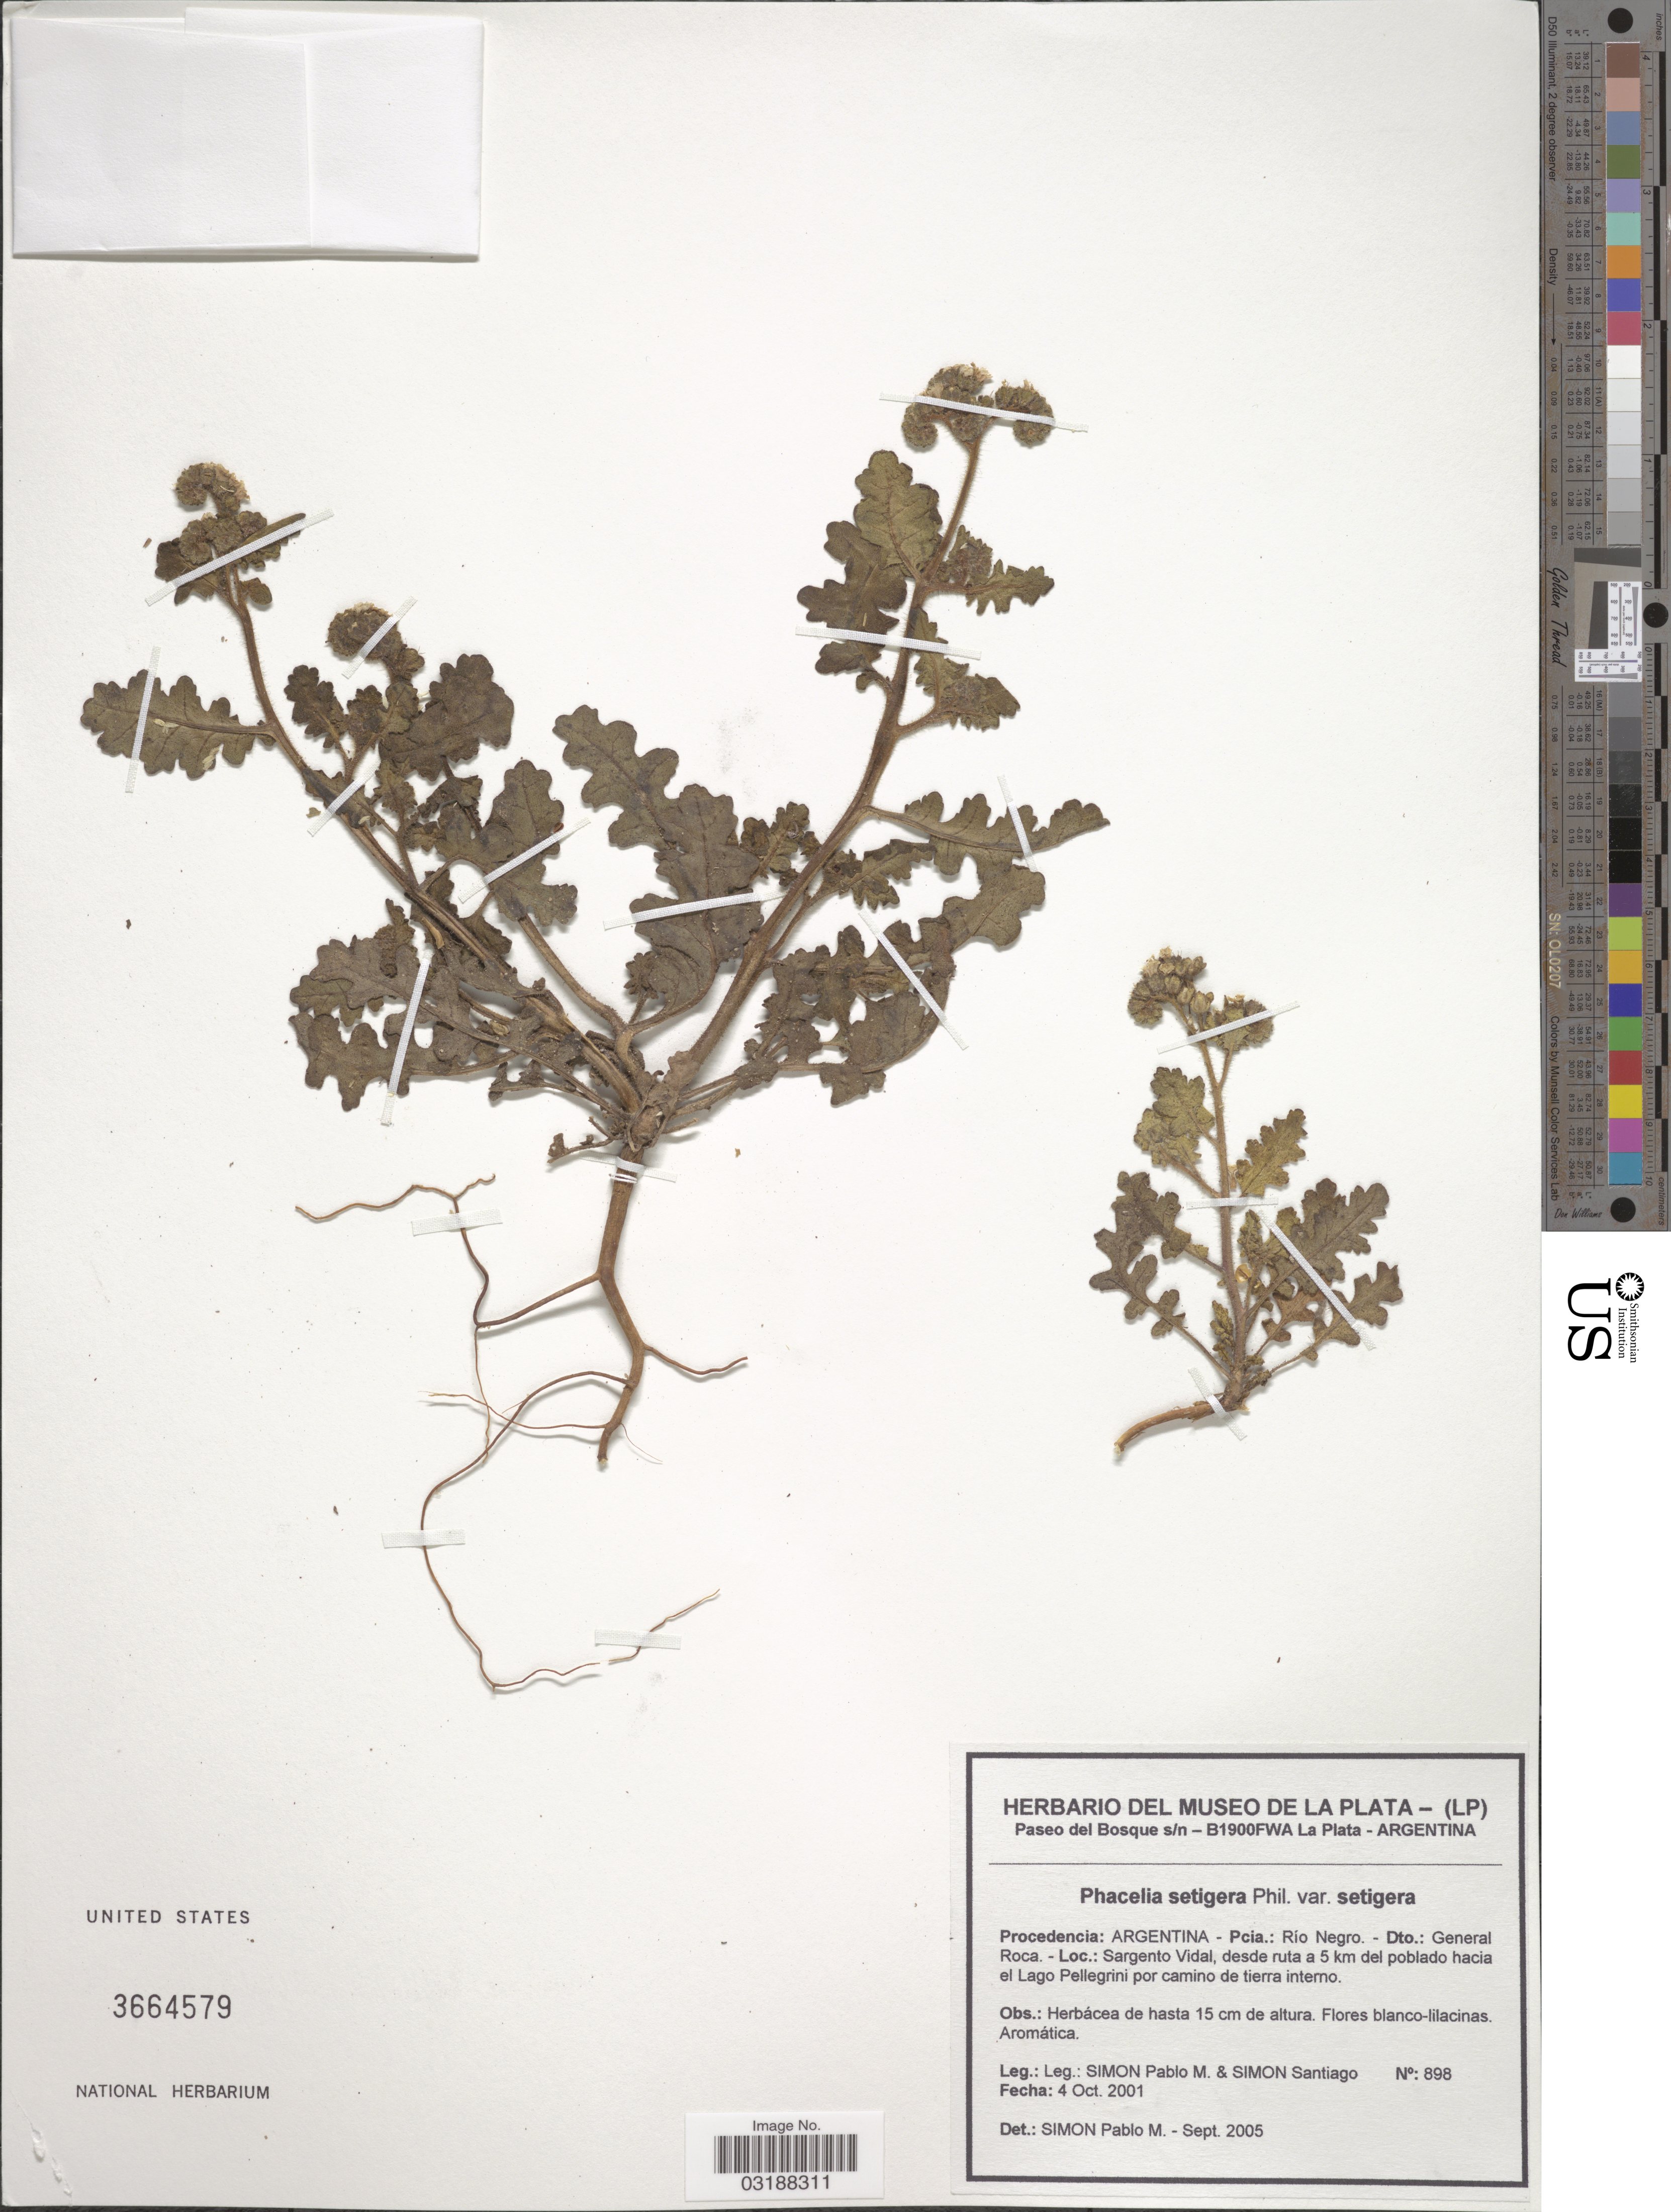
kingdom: Plantae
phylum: Tracheophyta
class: Magnoliopsida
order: Boraginales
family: Hydrophyllaceae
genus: Phacelia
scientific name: Phacelia setigera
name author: Phil.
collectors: S. Pablo M. & S. Santiago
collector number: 898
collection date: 2001-10-04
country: Argentina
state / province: Rio Negro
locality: Pcia.: Río Negro. - Dto.: General Roca. - Sargento Vidal, desde ruta a 5 km del poblado hacia el Lago Pellegrini por camino de tierra interno.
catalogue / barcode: US 3664579